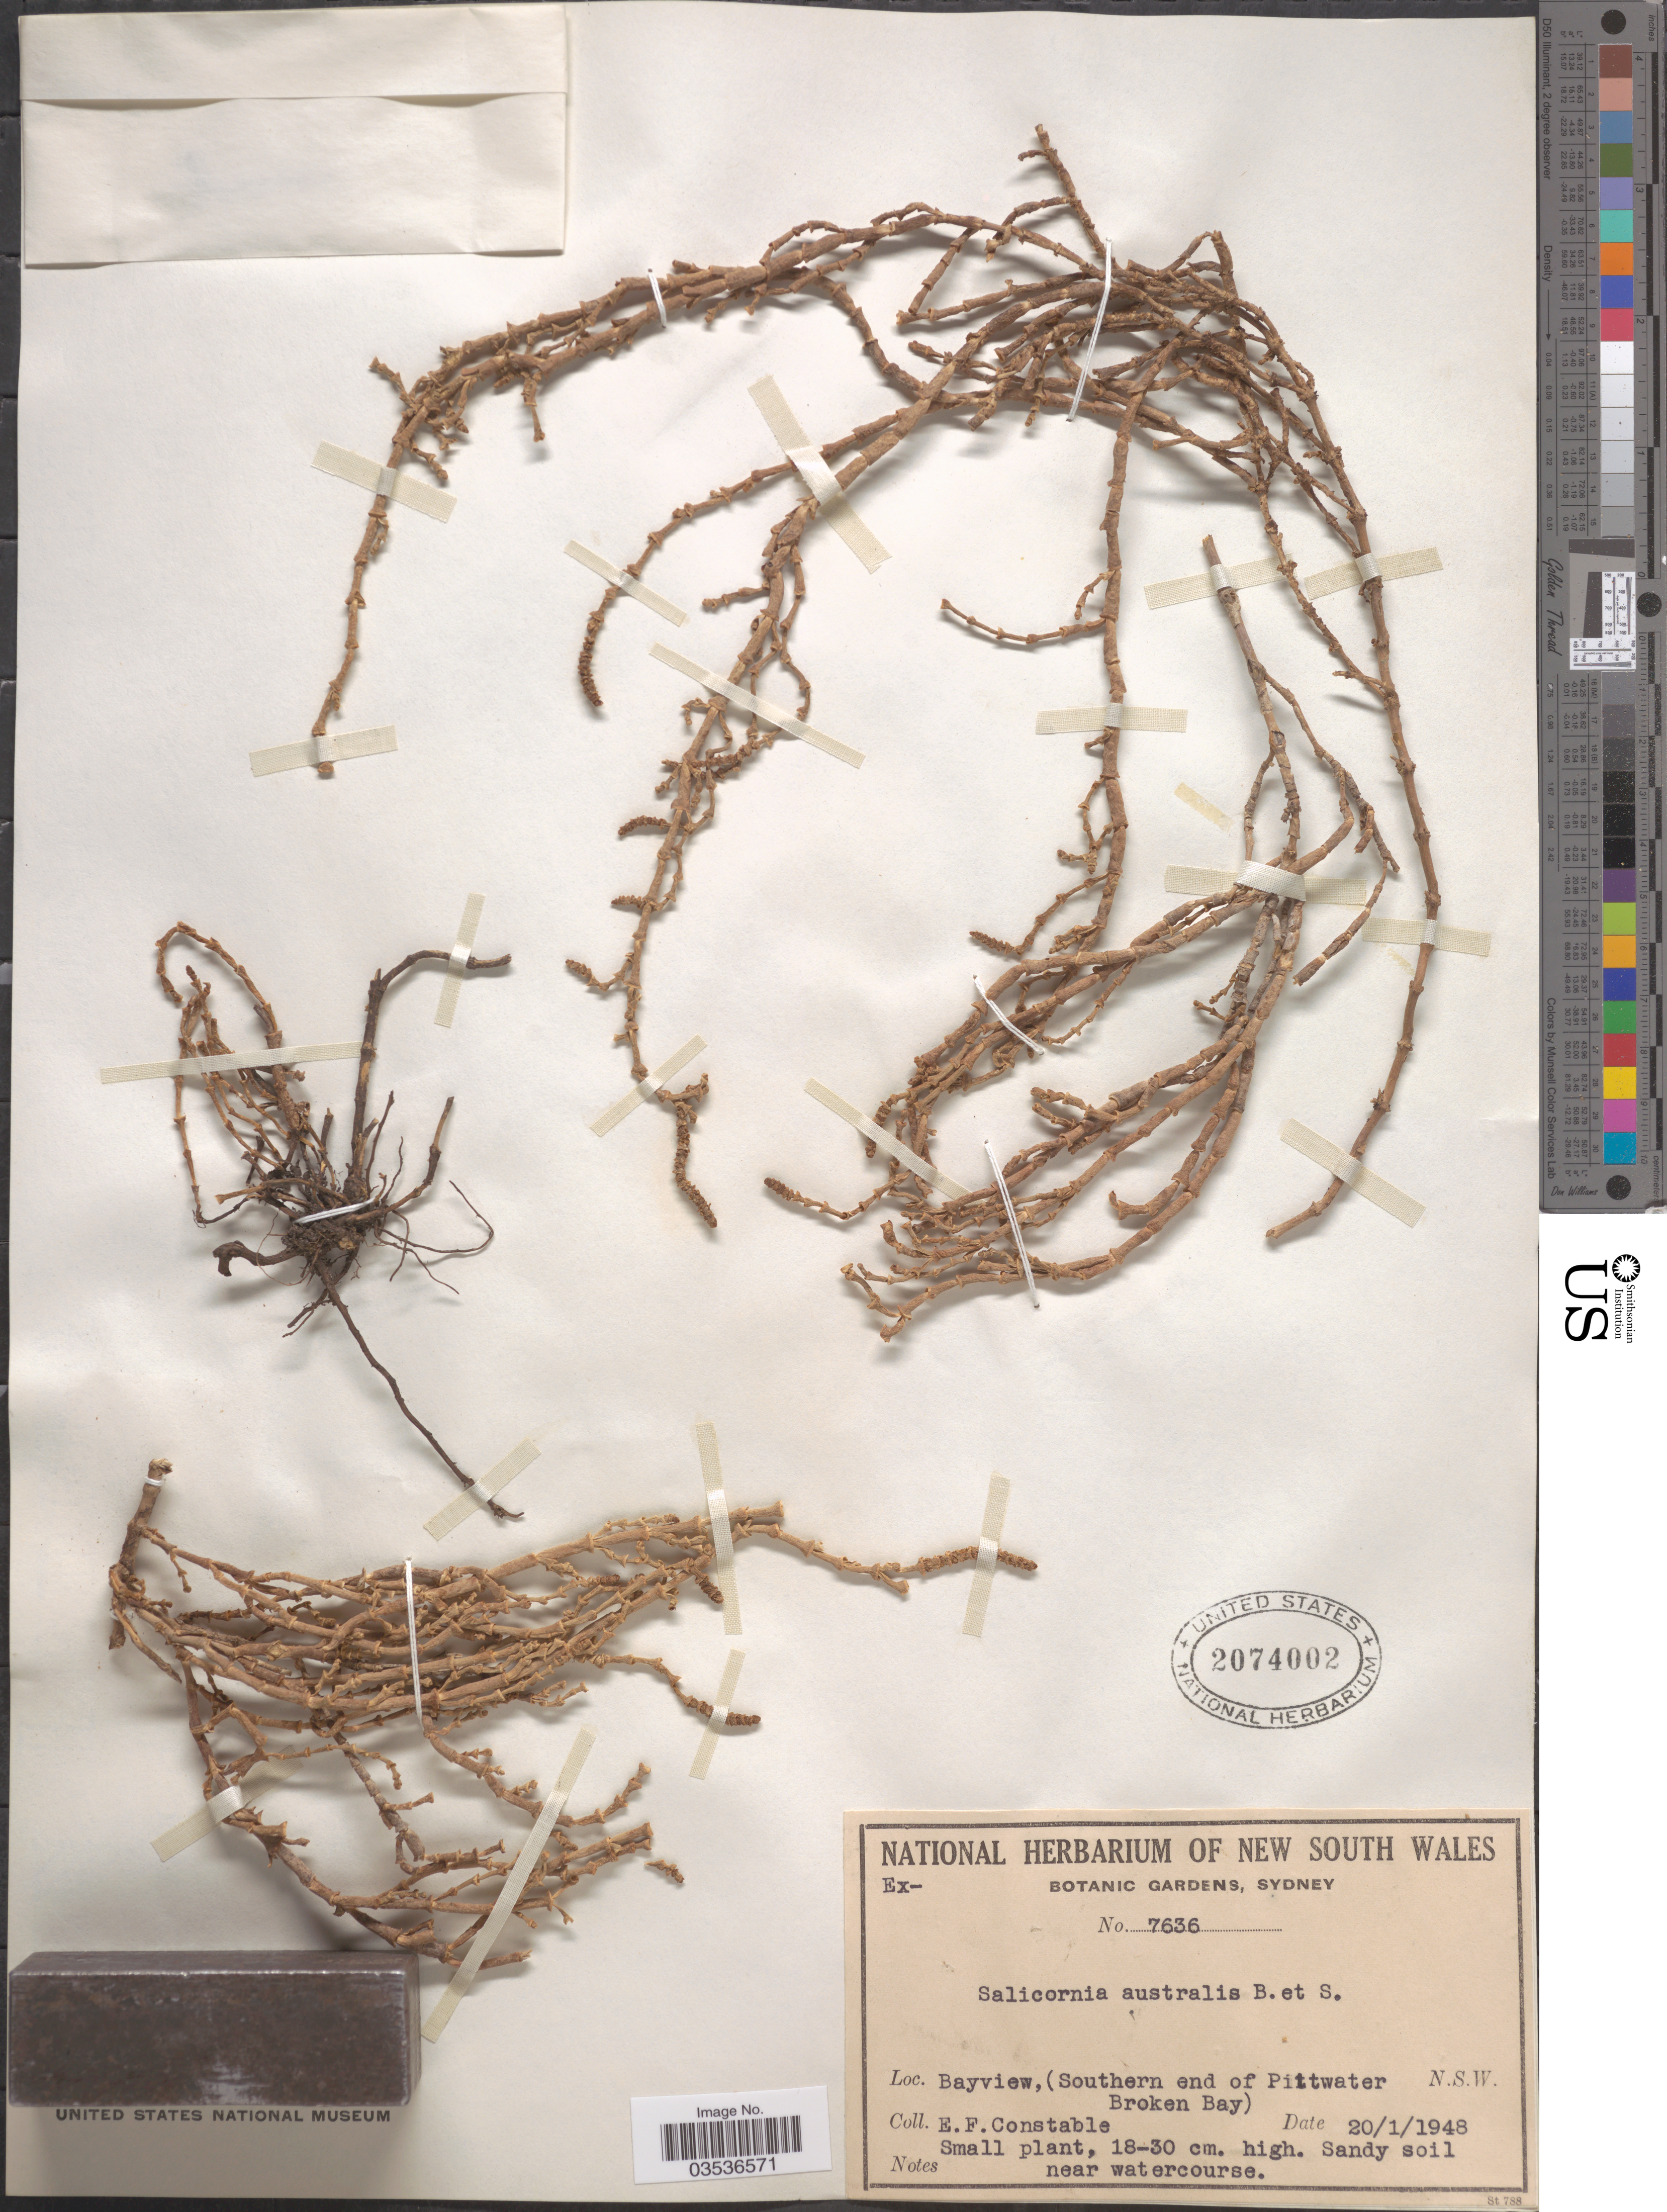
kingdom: Plantae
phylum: Tracheophyta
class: Magnoliopsida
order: Caryophyllales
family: Amaranthaceae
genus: Salicornia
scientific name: Salicornia quinqueflora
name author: Bunge ex Ung.-Sternb.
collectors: E. F. Constable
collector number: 7636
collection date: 1948-01-20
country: Australia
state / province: New South Wales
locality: Bayview, (Southern end of Pittwater Broken Bay).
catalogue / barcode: US 2074002